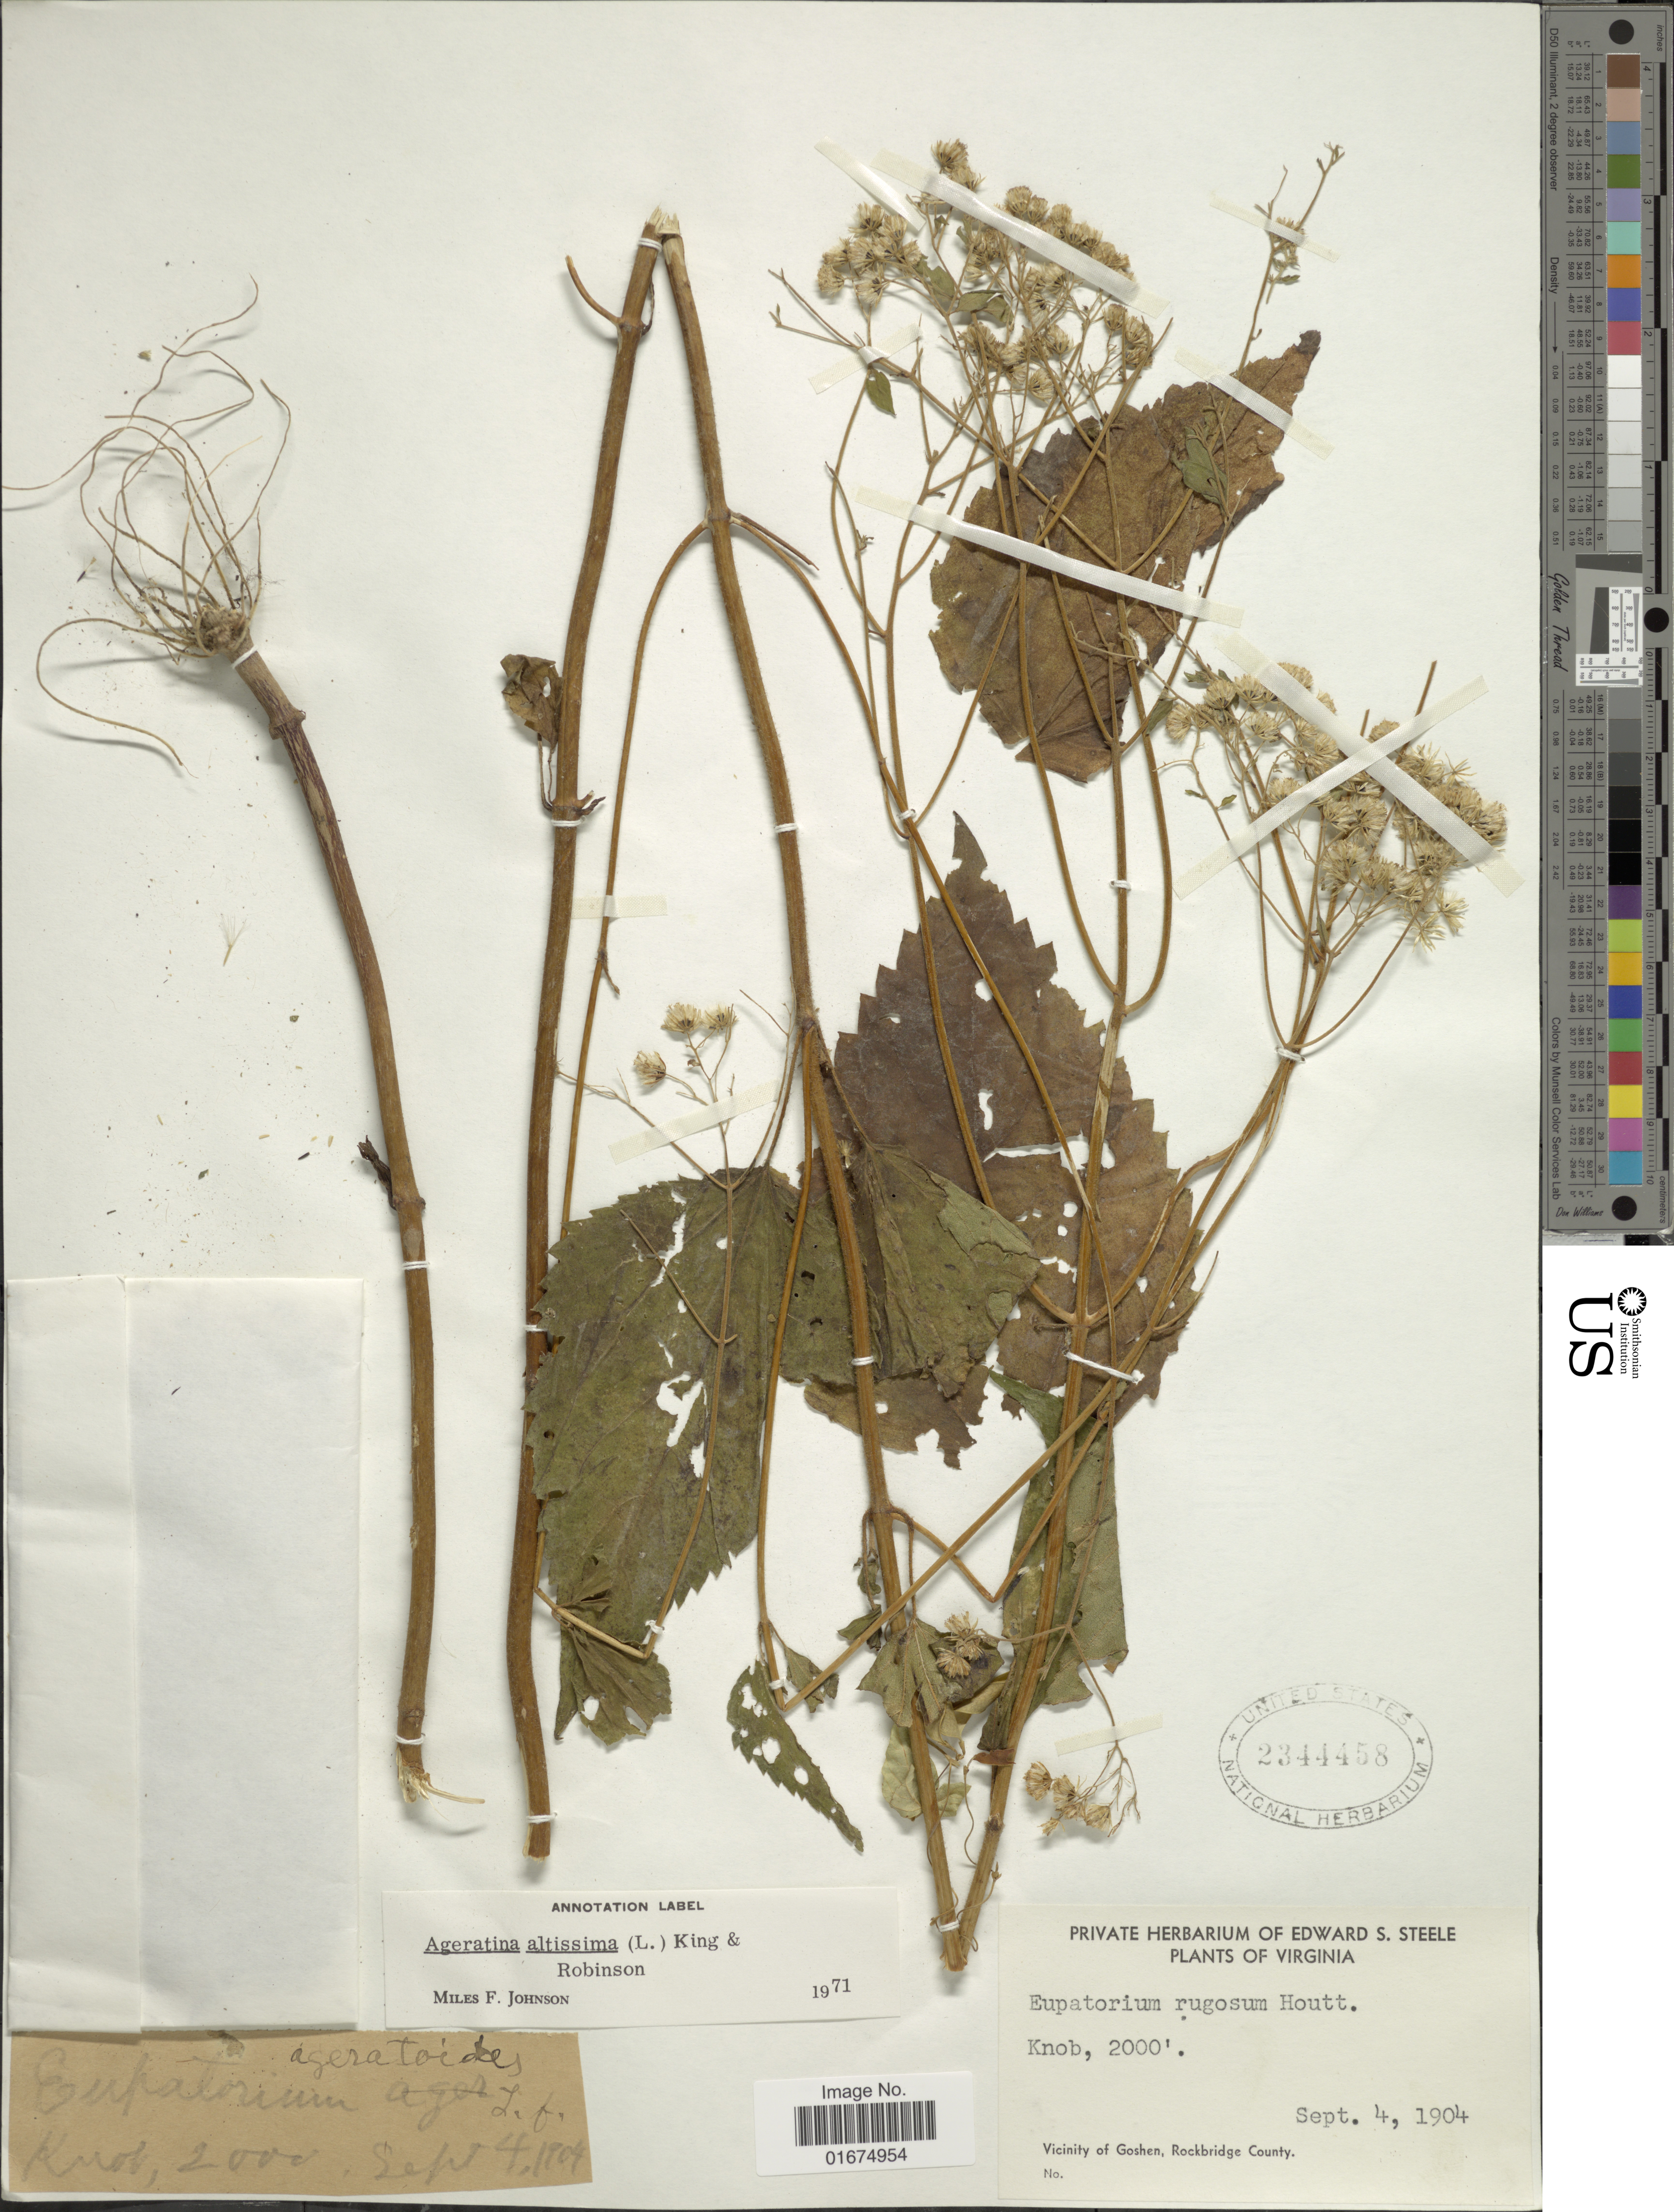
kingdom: Plantae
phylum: Tracheophyta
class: Magnoliopsida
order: Asterales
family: Asteraceae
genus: Ageratina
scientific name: Ageratina altissima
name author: (L.) R.M. King & H. Rob.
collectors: ex herb. Edward S. Steele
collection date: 1904-09-04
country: United States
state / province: Virginia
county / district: Rockbridge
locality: Knob, Vicinity of Goshen, Rockbridge County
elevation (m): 610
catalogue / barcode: US 2344458